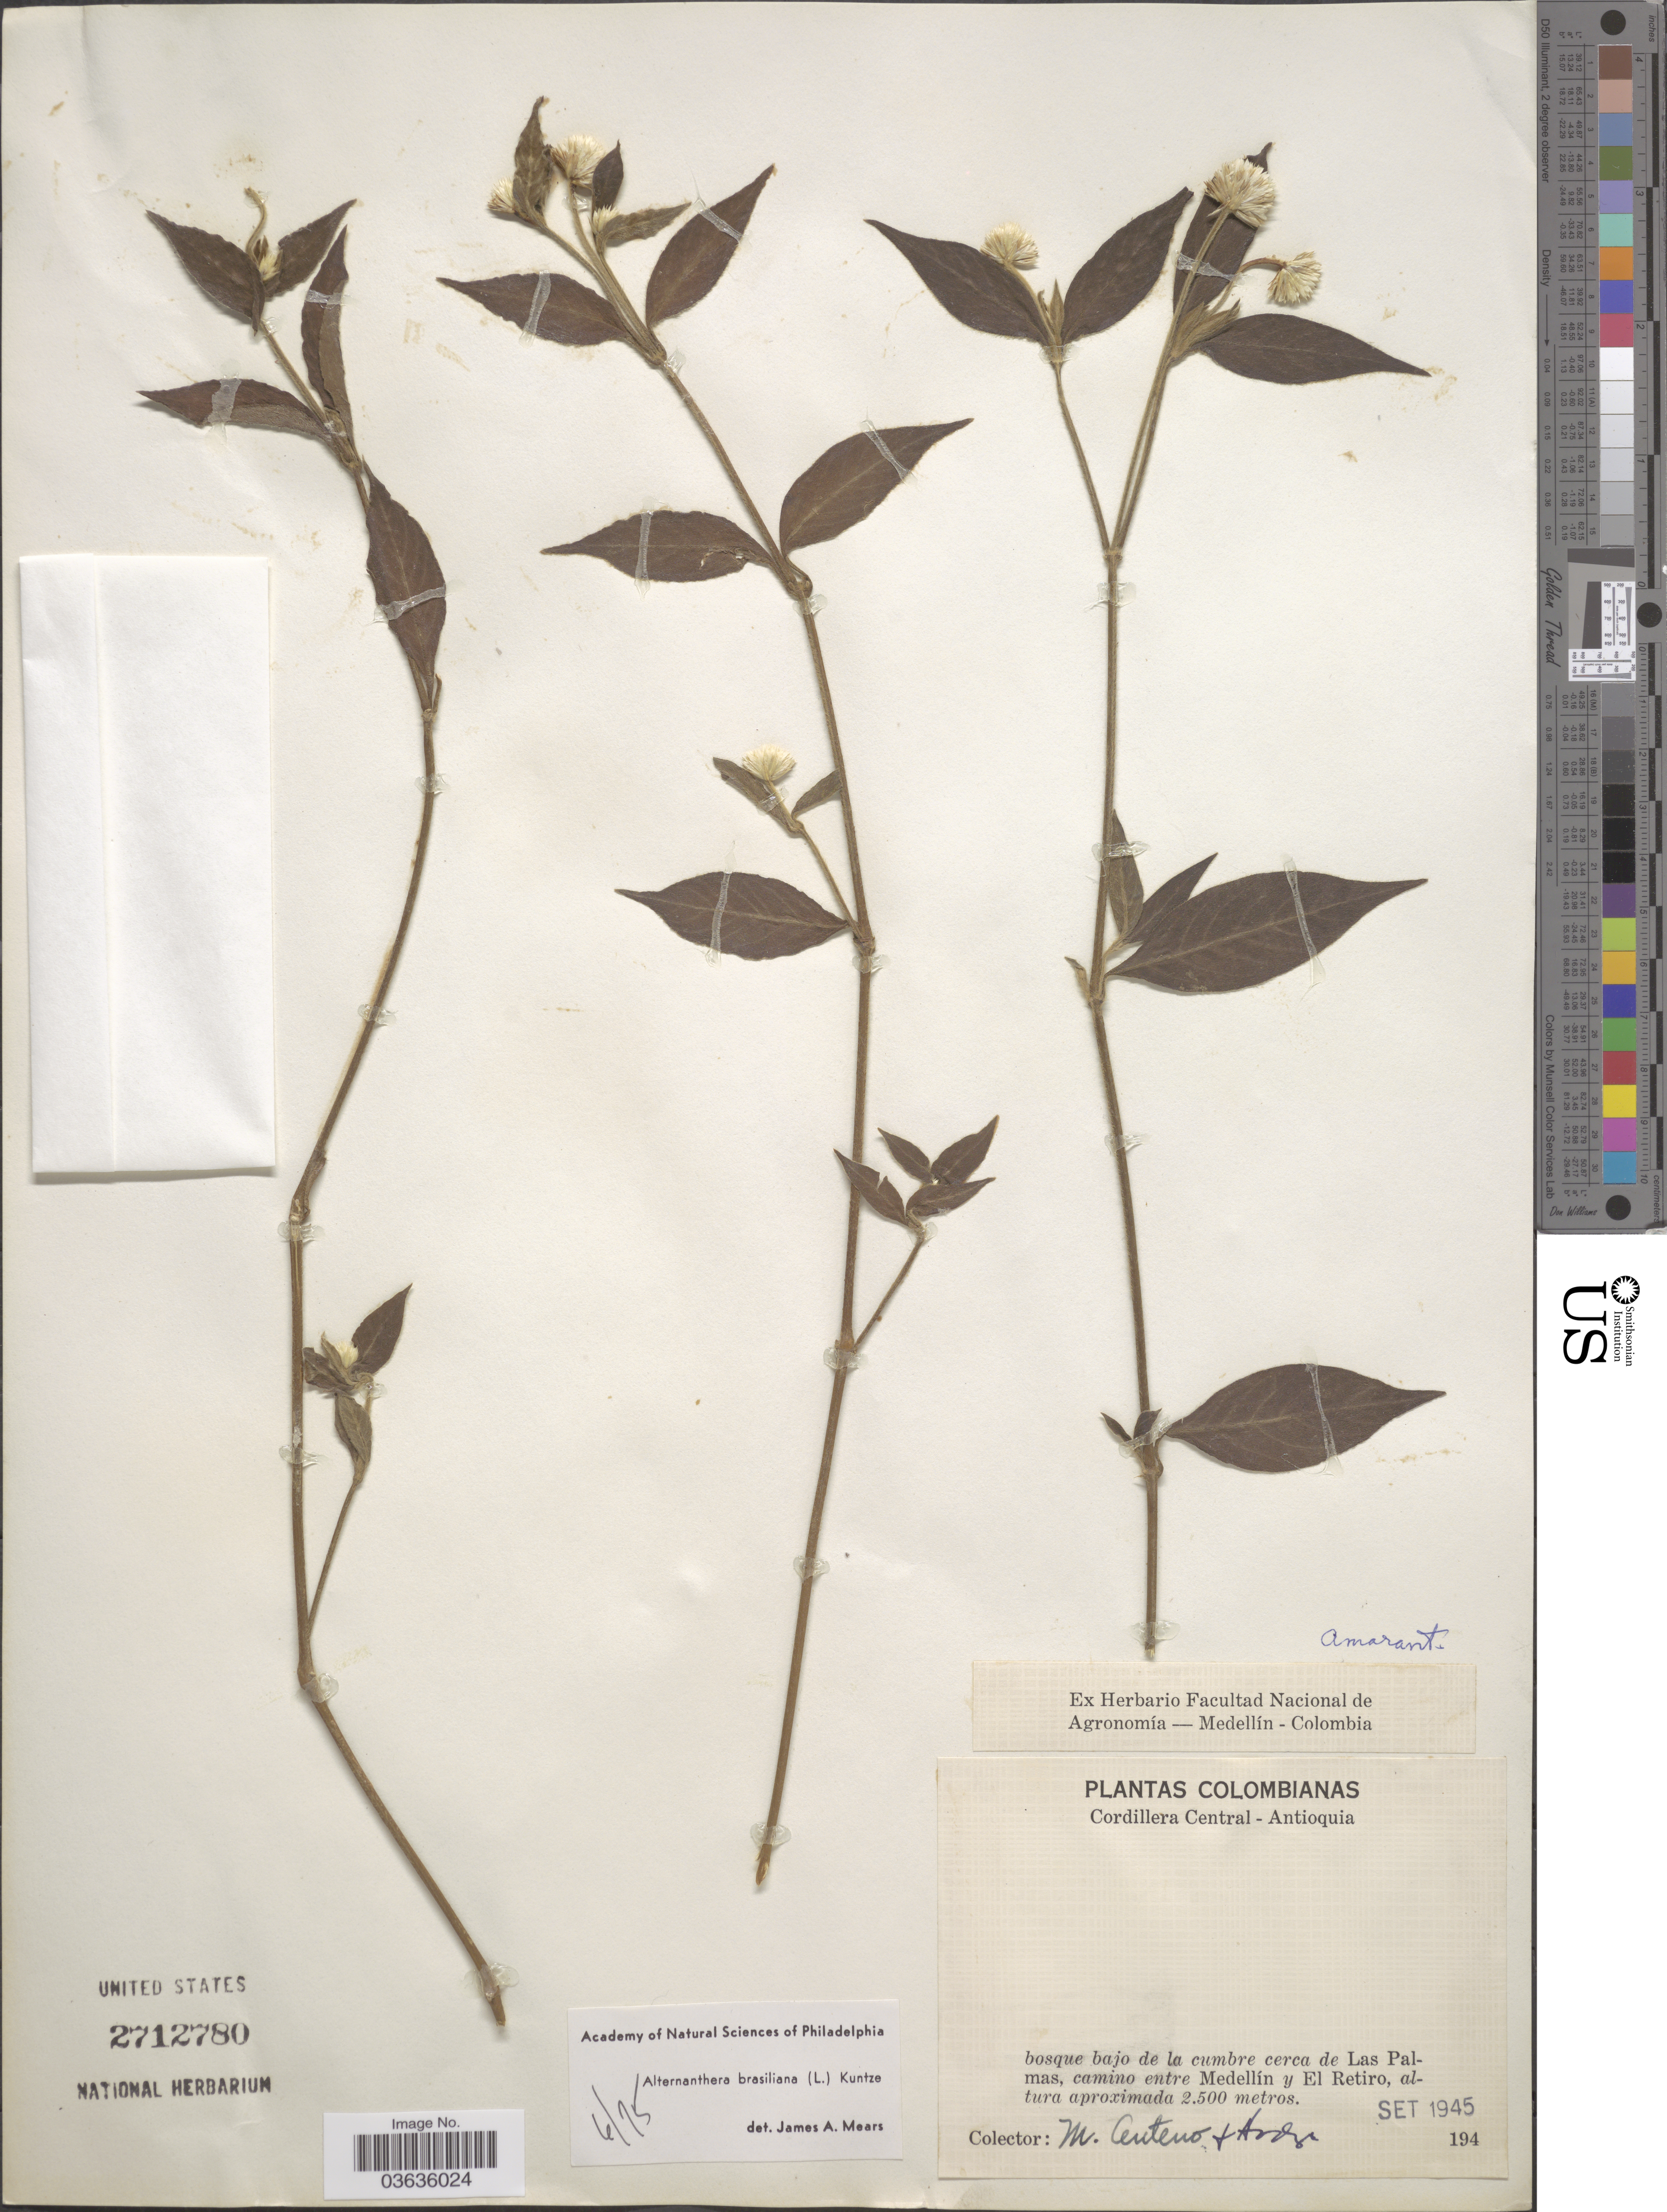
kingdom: Plantae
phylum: Tracheophyta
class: Magnoliopsida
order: Caryophyllales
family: Amaranthaceae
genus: Alternanthera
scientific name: Alternanthera brasiliana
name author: (L.) Kuntze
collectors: M. Centeno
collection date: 1945-09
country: Colombia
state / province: Antioquia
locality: Cordillera Central. Bosque bajo de la cumbre cerca de Las Palmas, camino entre Medellín y El Retiro.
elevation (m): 2500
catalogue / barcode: US 2712780